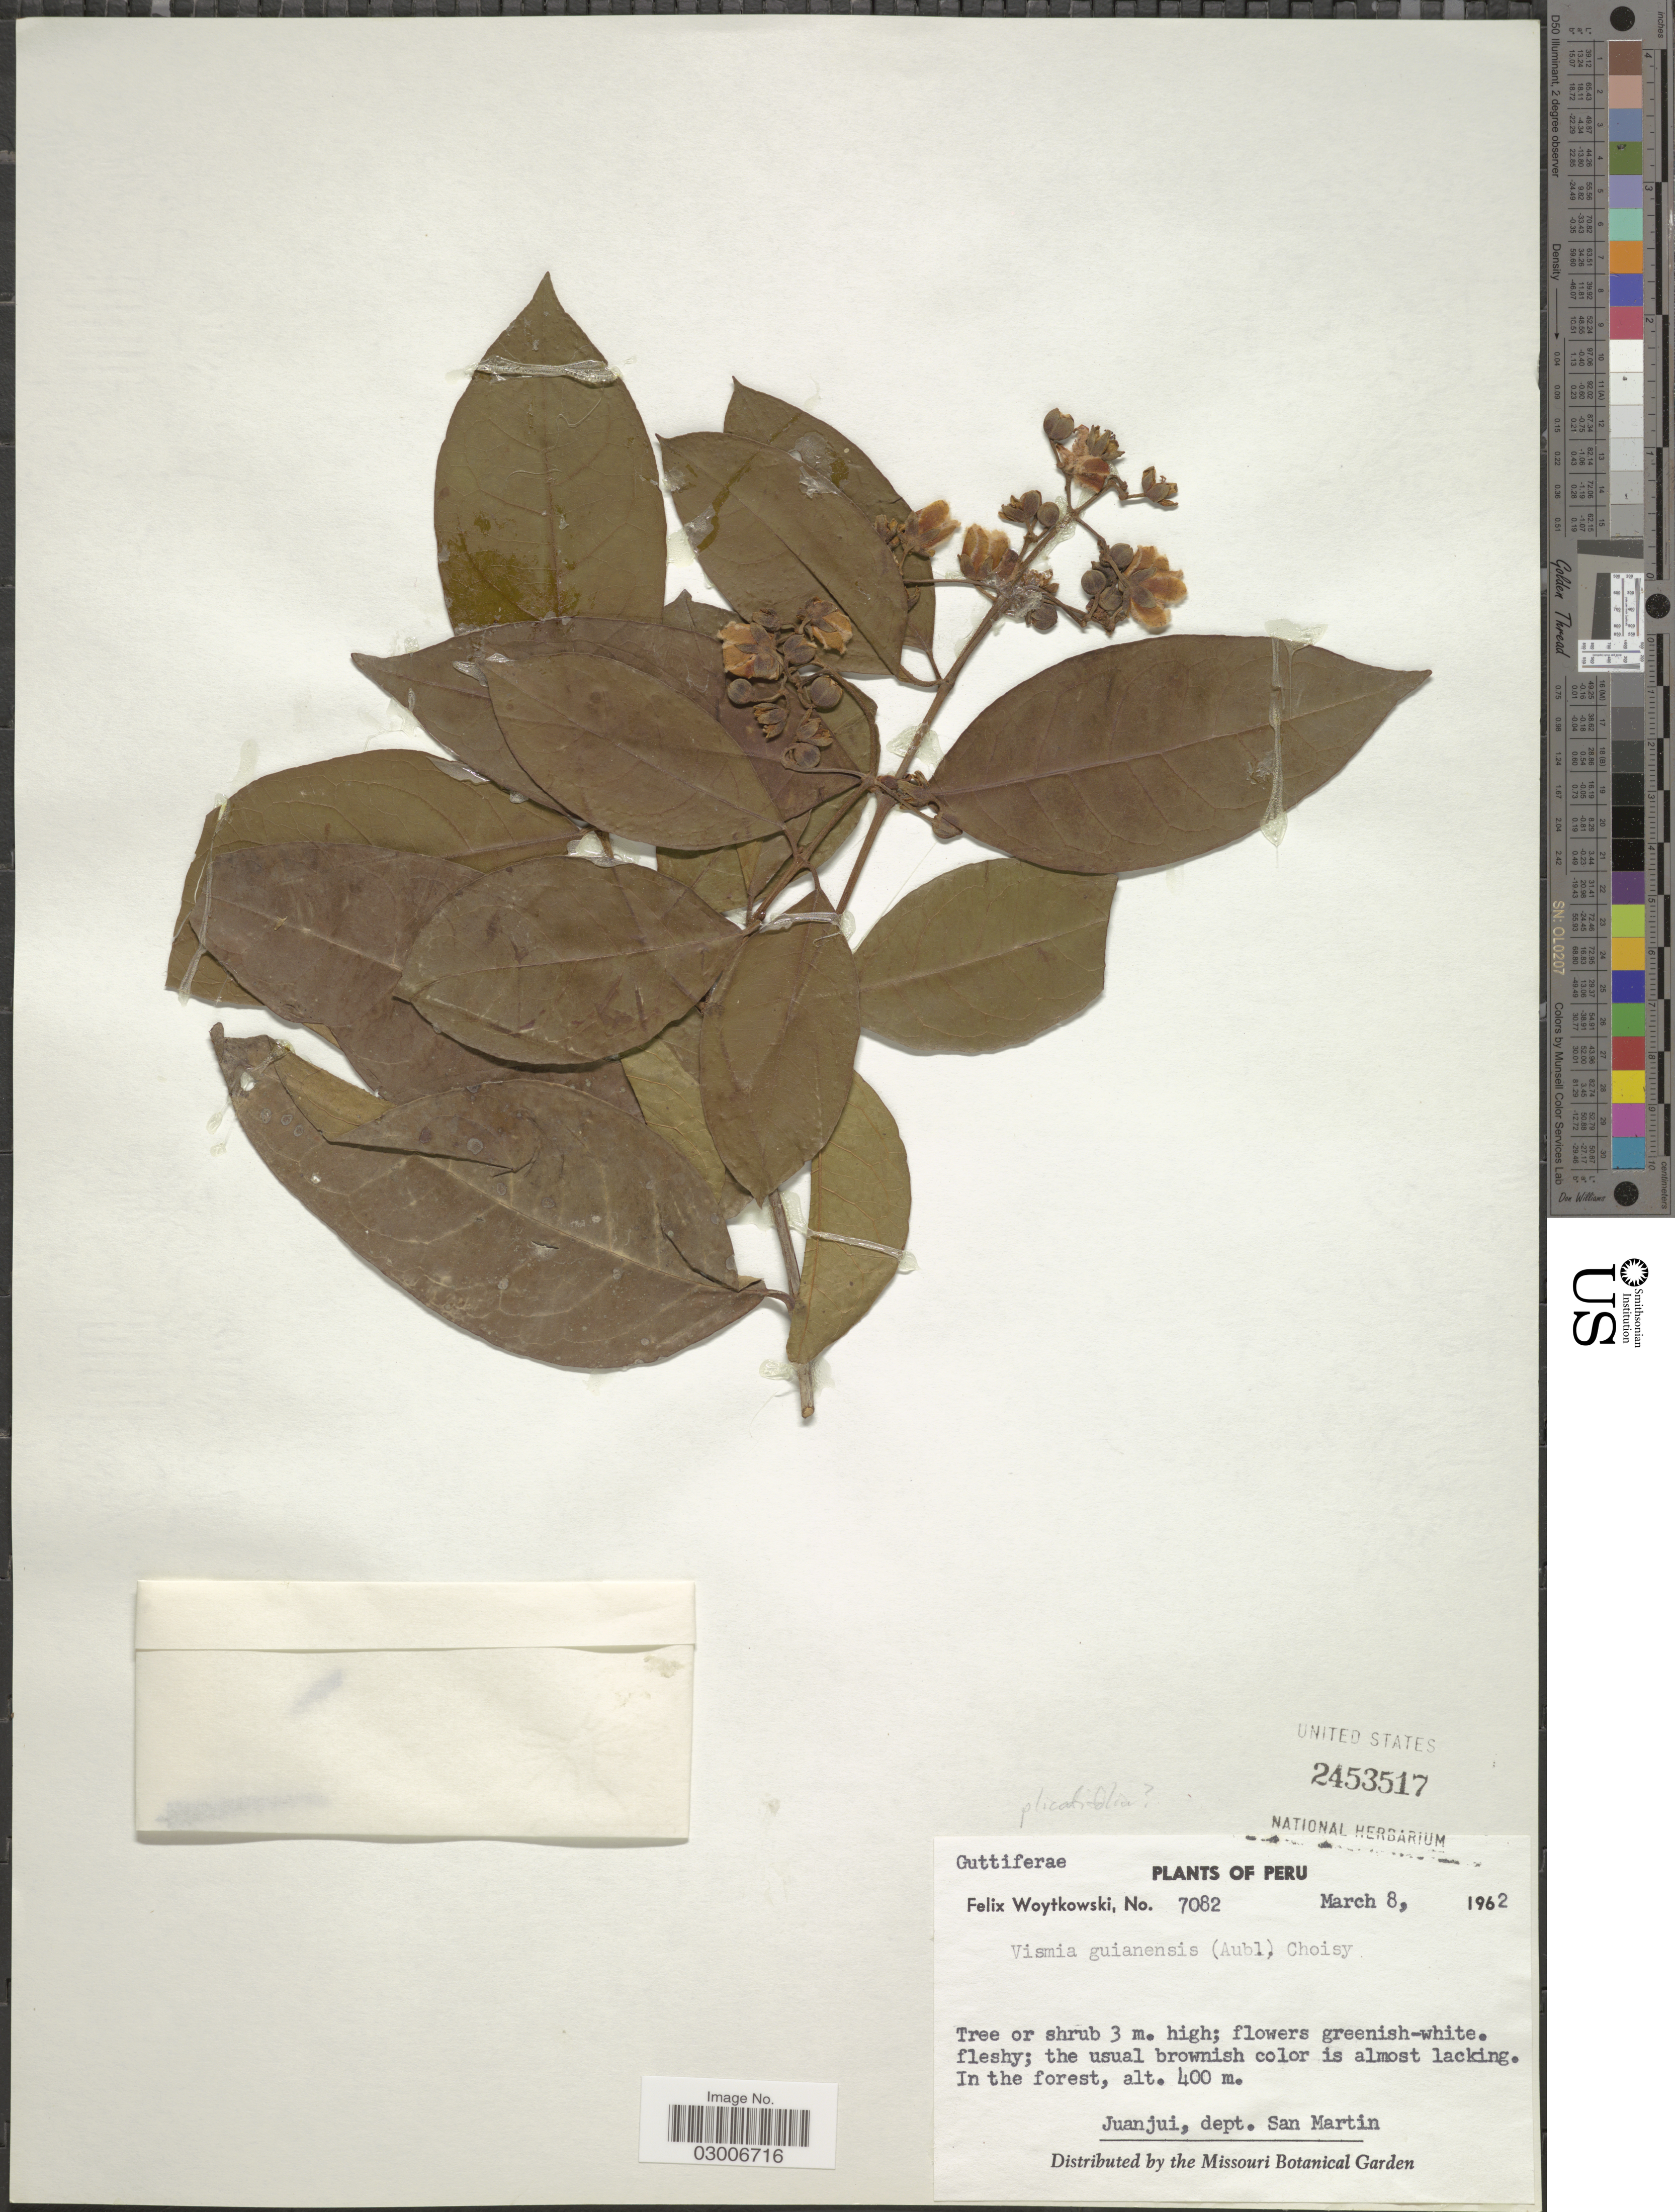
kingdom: Plantae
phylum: Tracheophyta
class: Magnoliopsida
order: Malpighiales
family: Hypericaceae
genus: Vismia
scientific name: Vismia glabra subsp. glabra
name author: Ruiz & Pav.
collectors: F. Woytkowski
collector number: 7082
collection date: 1962-03-08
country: Peru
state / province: San Martín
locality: Juanjui, dept. San Martin.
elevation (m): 400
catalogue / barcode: US 2453517